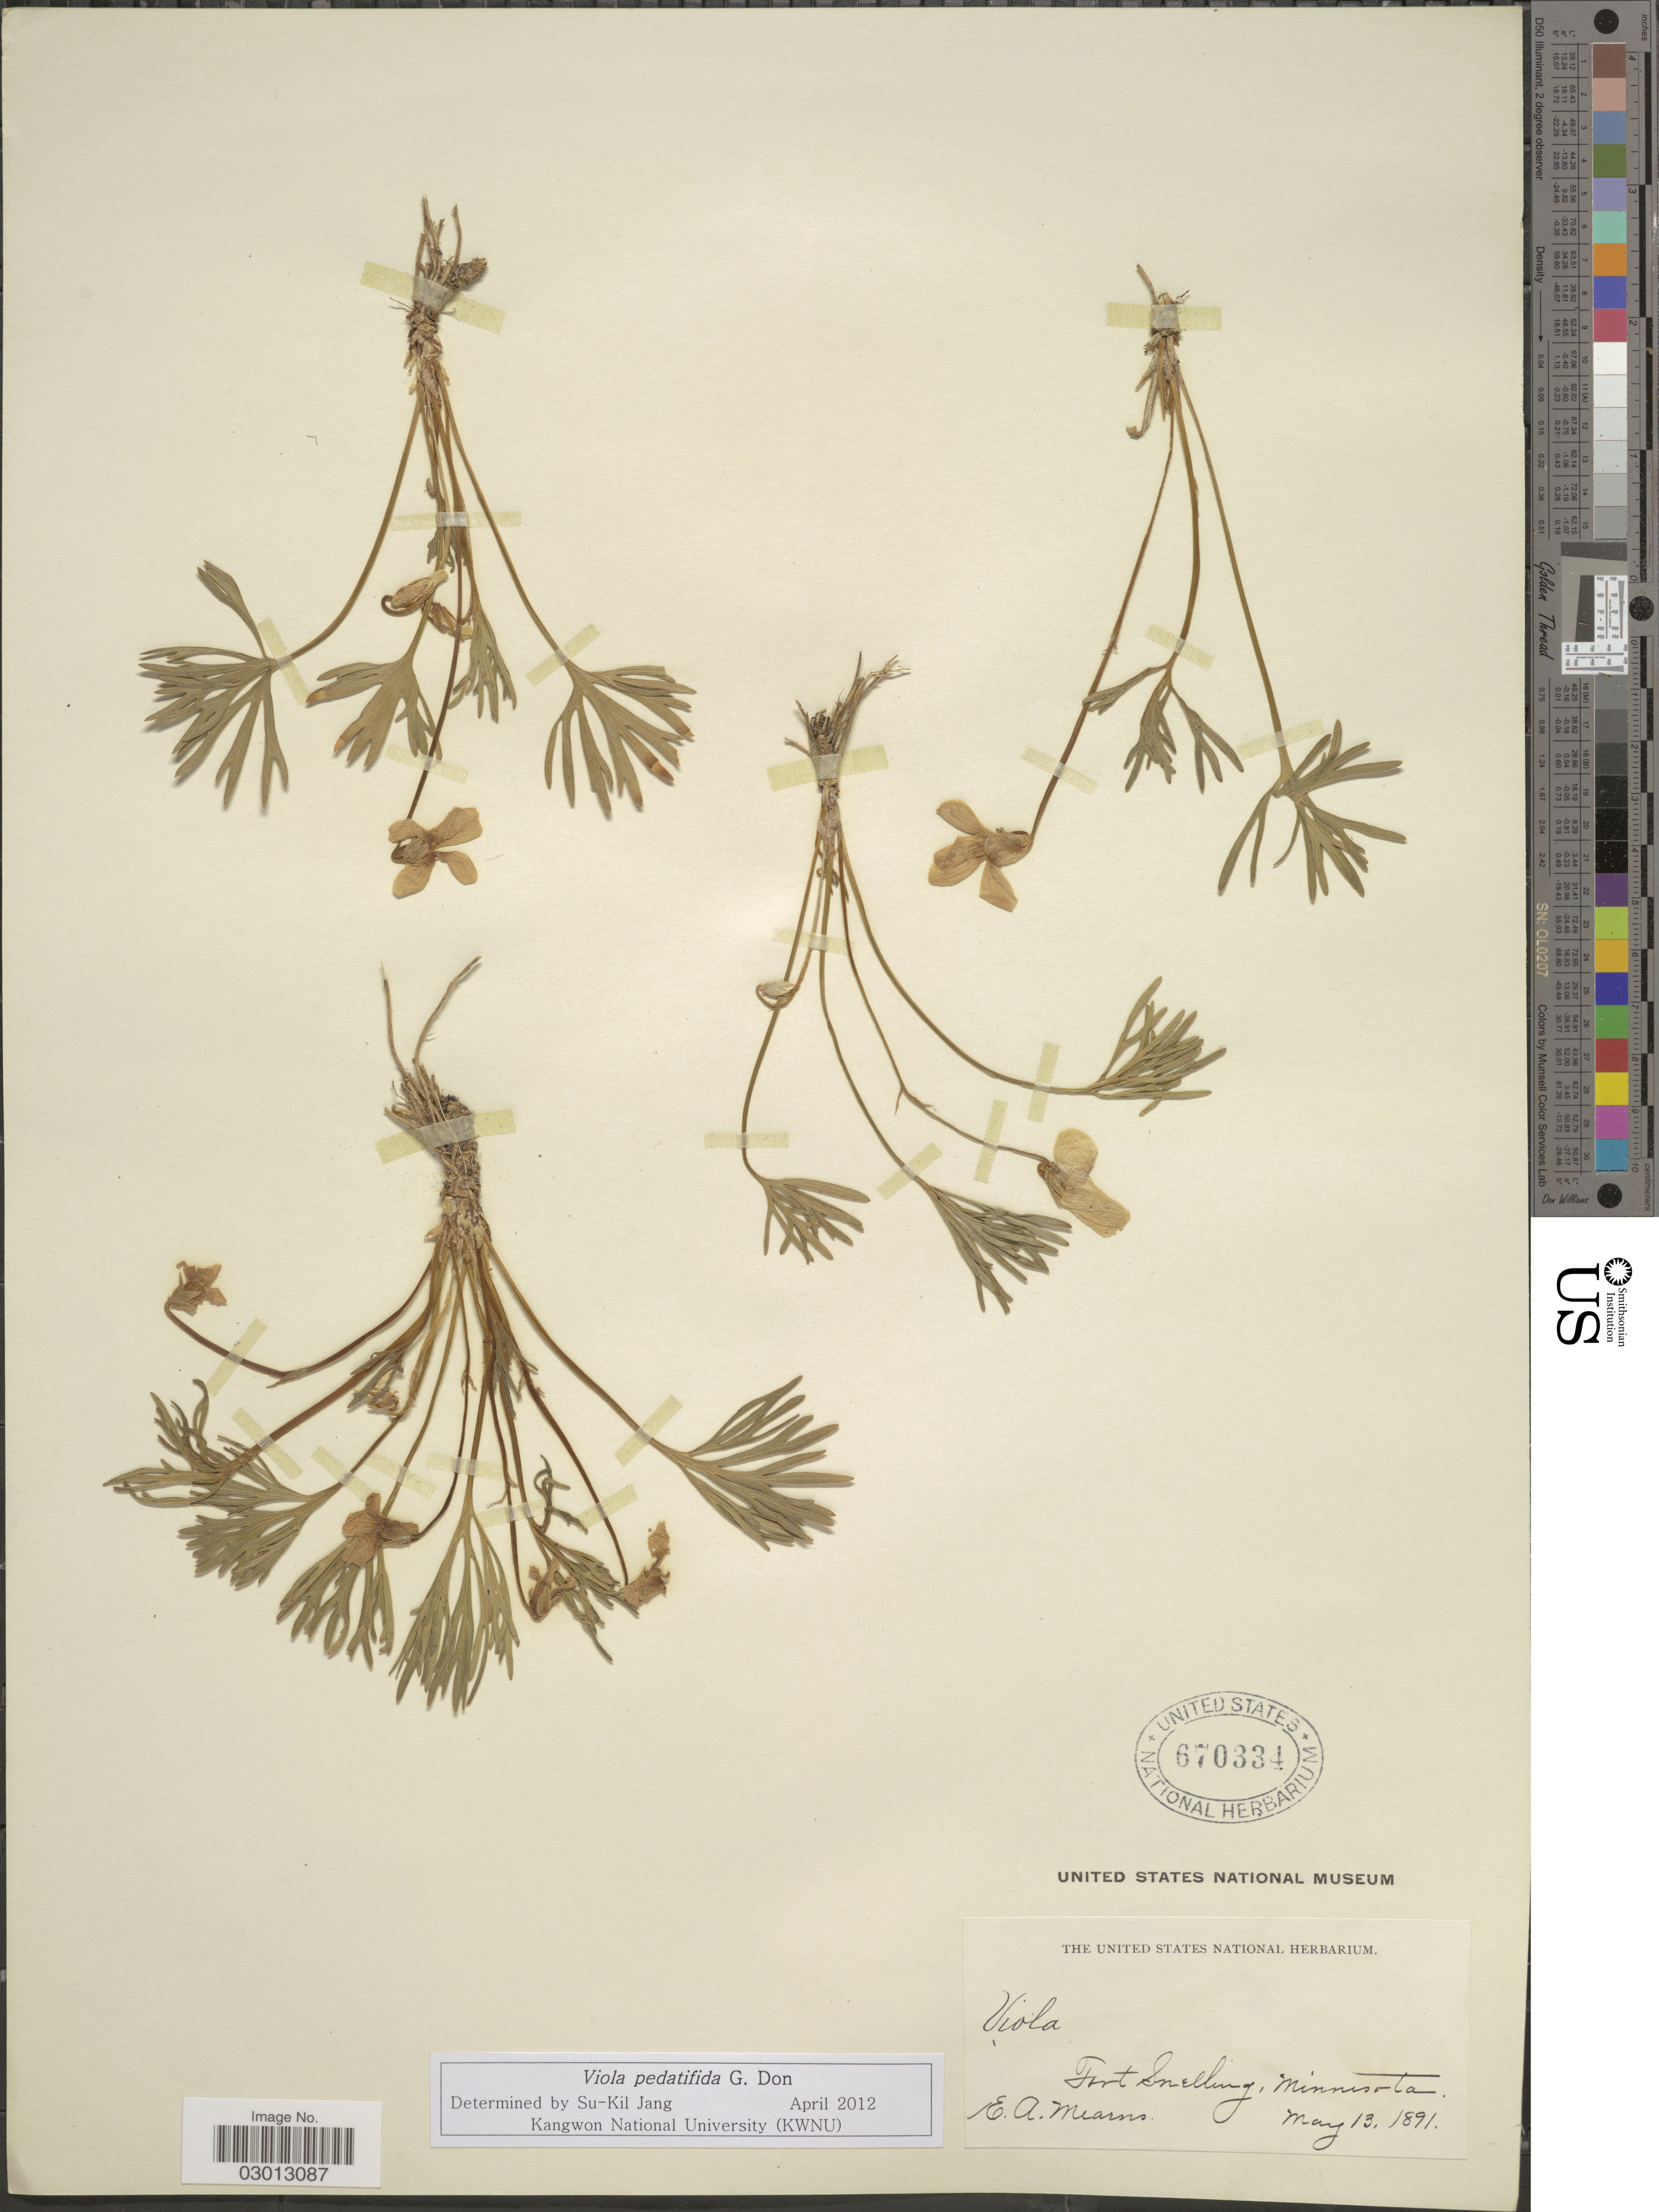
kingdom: Plantae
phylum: Tracheophyta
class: Magnoliopsida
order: Malpighiales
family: Violaceae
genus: Viola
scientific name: Viola pedatifida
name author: G. Don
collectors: E. A. Mearns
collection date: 1891-05-13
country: United States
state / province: Minnesota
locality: Fort Snelling.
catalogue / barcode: US 670334